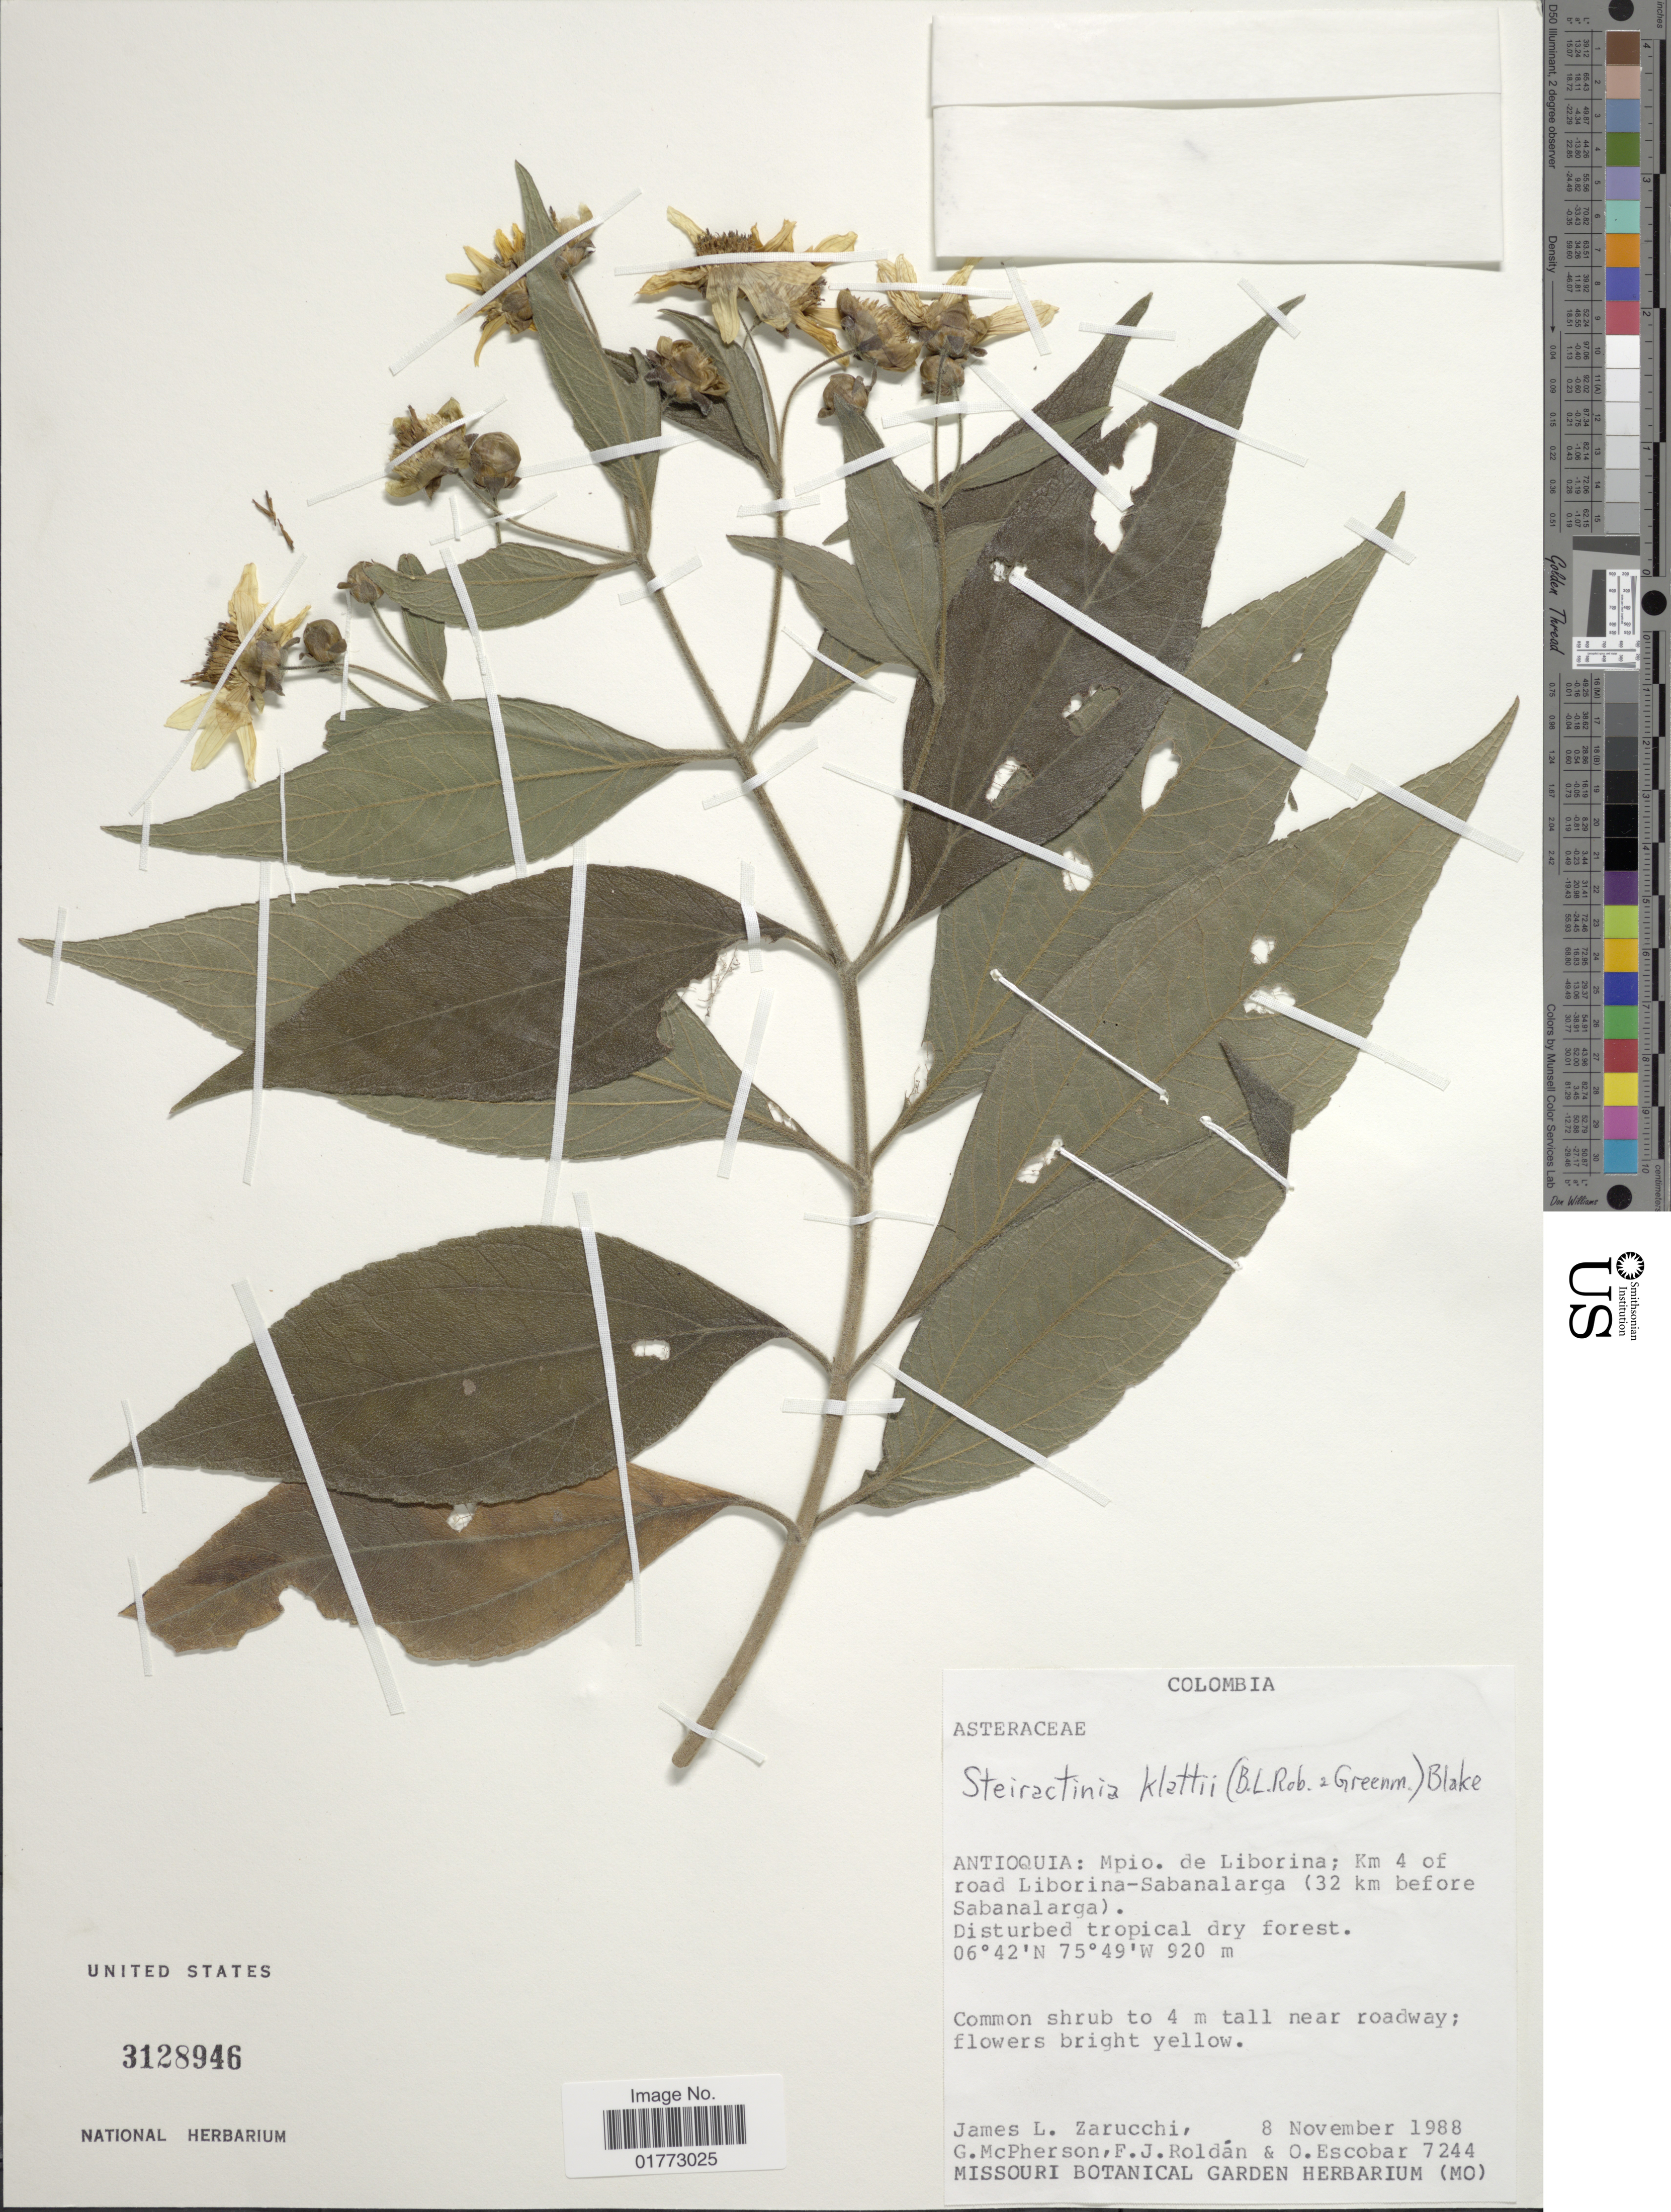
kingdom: Plantae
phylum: Tracheophyta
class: Magnoliopsida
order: Asterales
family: Asteraceae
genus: Steiractinia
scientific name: Steiractinia klattii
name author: S.F. Blake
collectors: J. L. Zarucchi, G. D. McPherson, F. J. Roldán & O. D. Escobar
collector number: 7244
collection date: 1988-11-08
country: Colombia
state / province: Antioquia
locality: Mpio. de Liborina; km 4 of road Liborina-Sabanalarga (32 km before Sabanalarga)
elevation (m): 920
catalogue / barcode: US 3128946